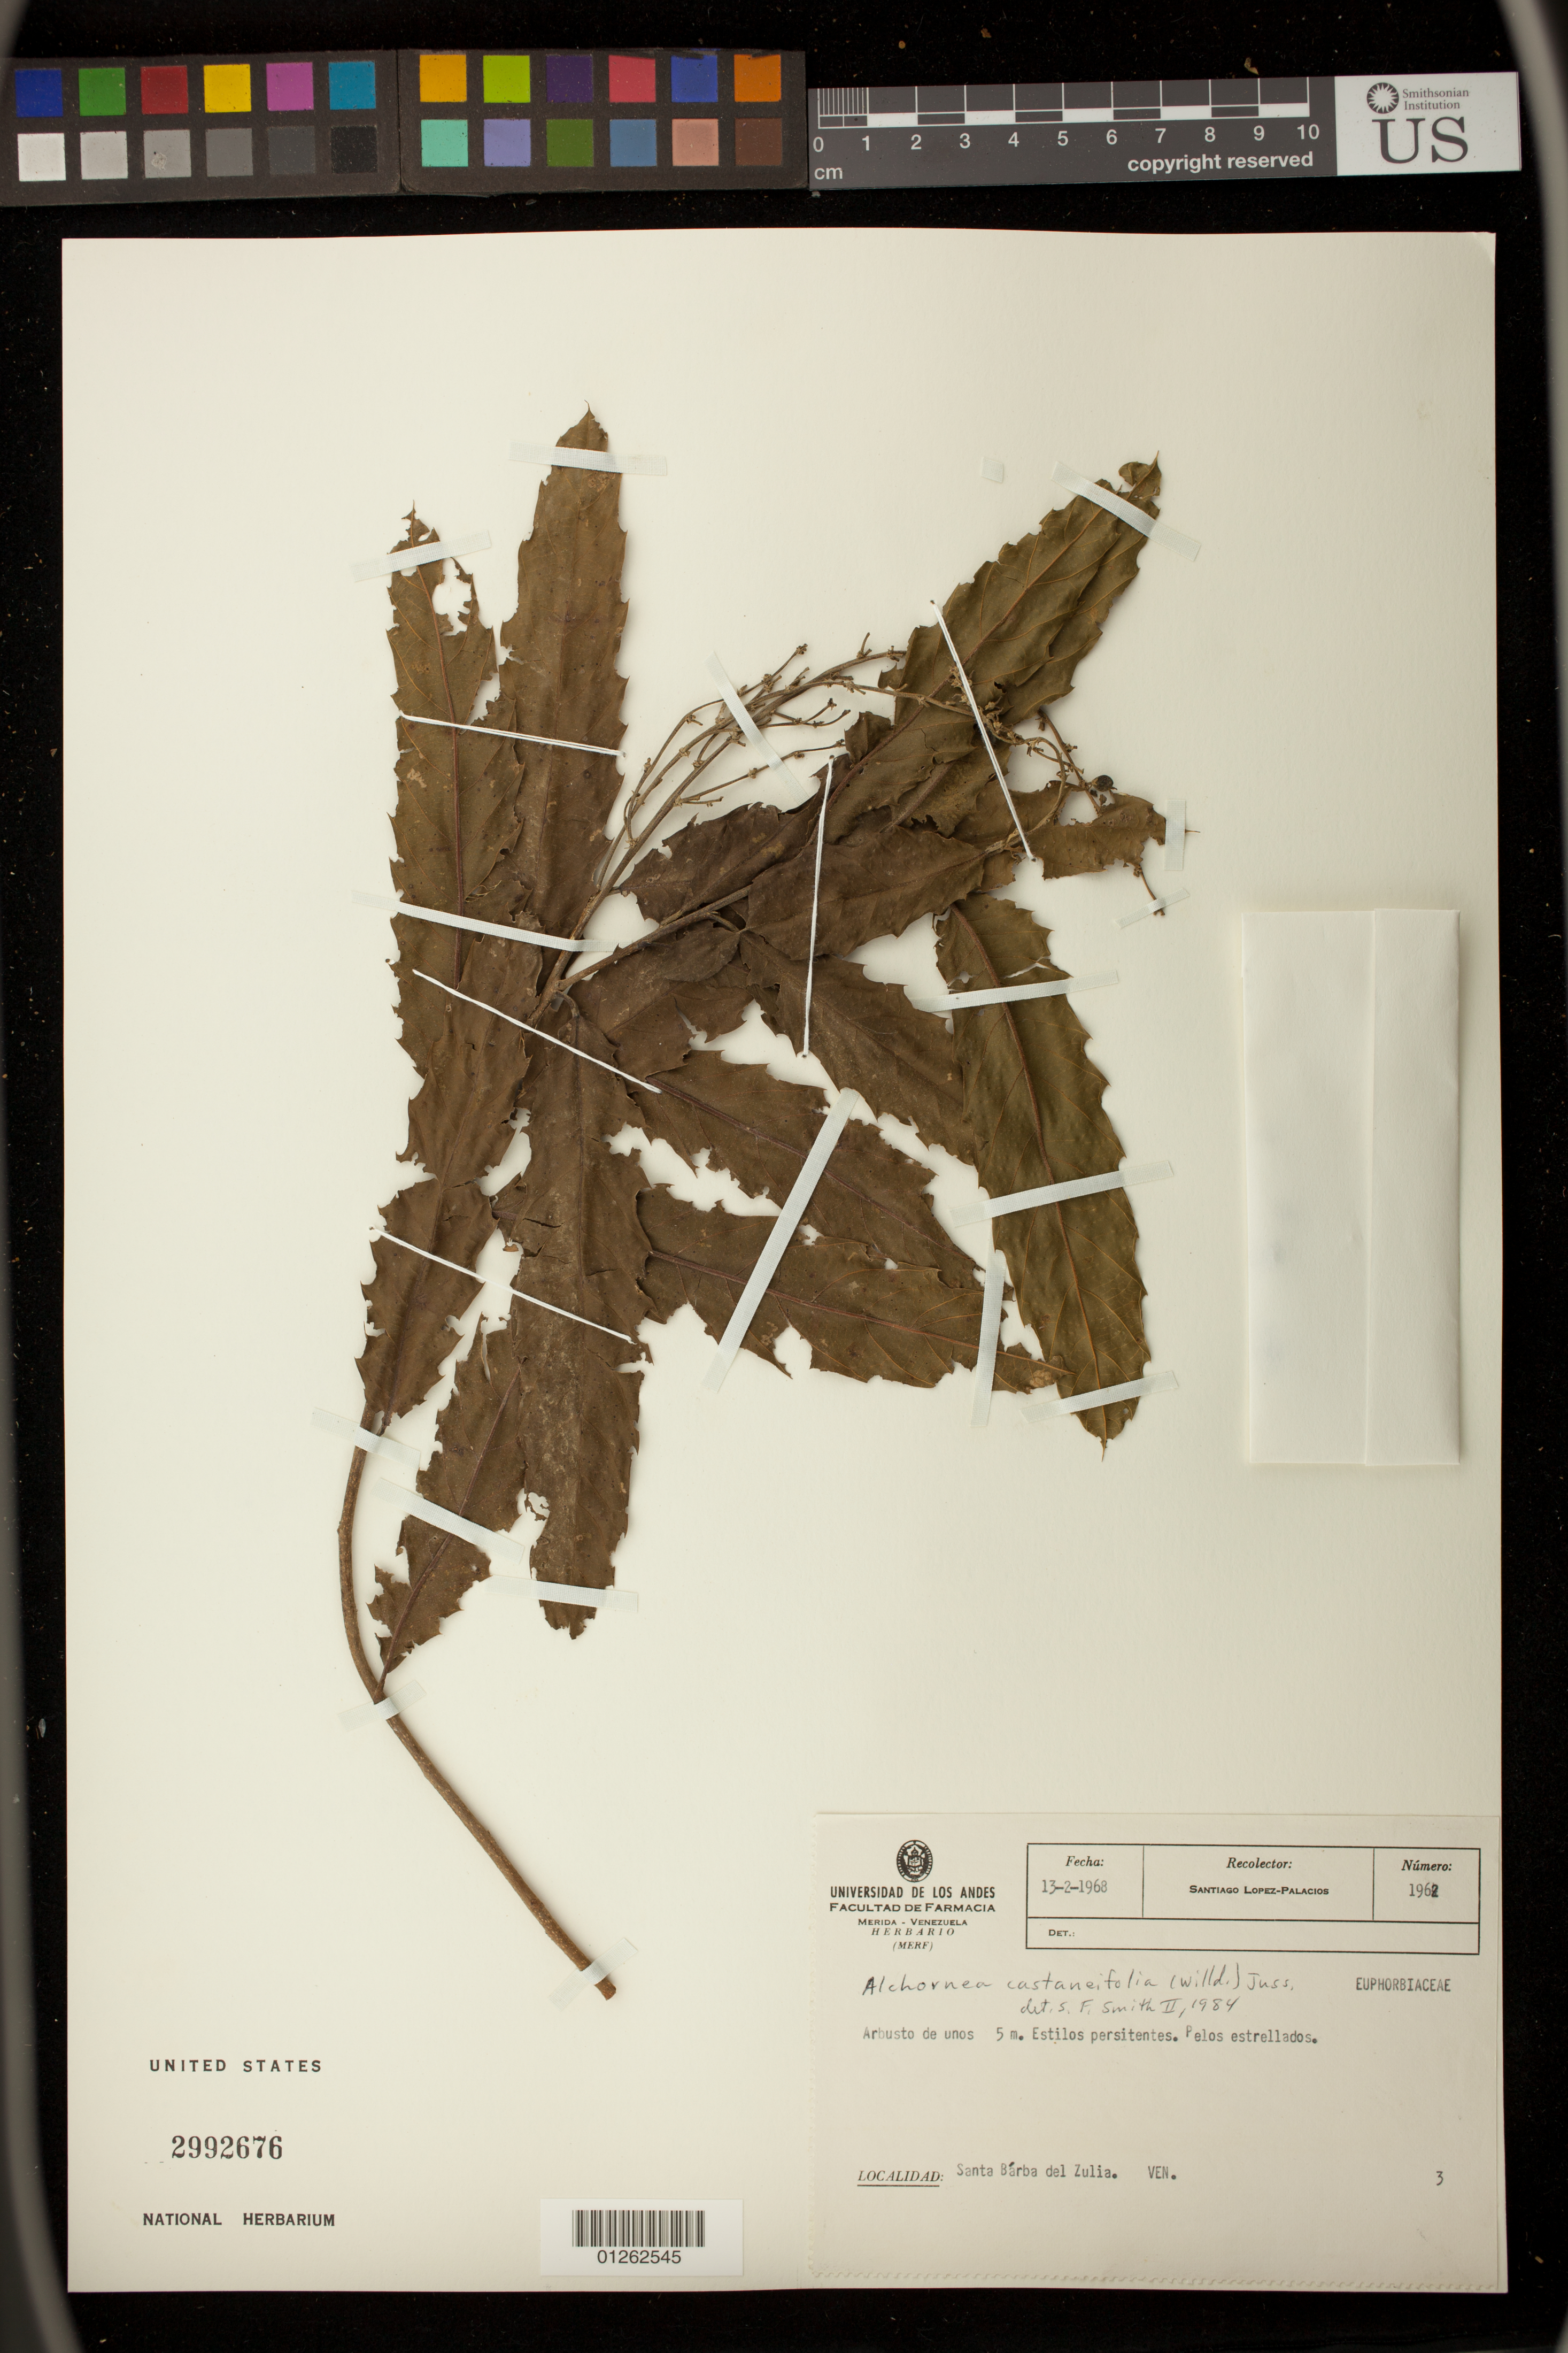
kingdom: Plantae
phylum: Tracheophyta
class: Magnoliopsida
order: Malpighiales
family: Euphorbiaceae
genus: Alchornea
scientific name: Alchornea castaneifolia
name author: (Willd.) A. Juss.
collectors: S. López-Palacios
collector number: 1962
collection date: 1968-02-13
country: Venezuela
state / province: Zulia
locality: Santa Barba [Barbara] del Zulia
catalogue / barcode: US 2992676